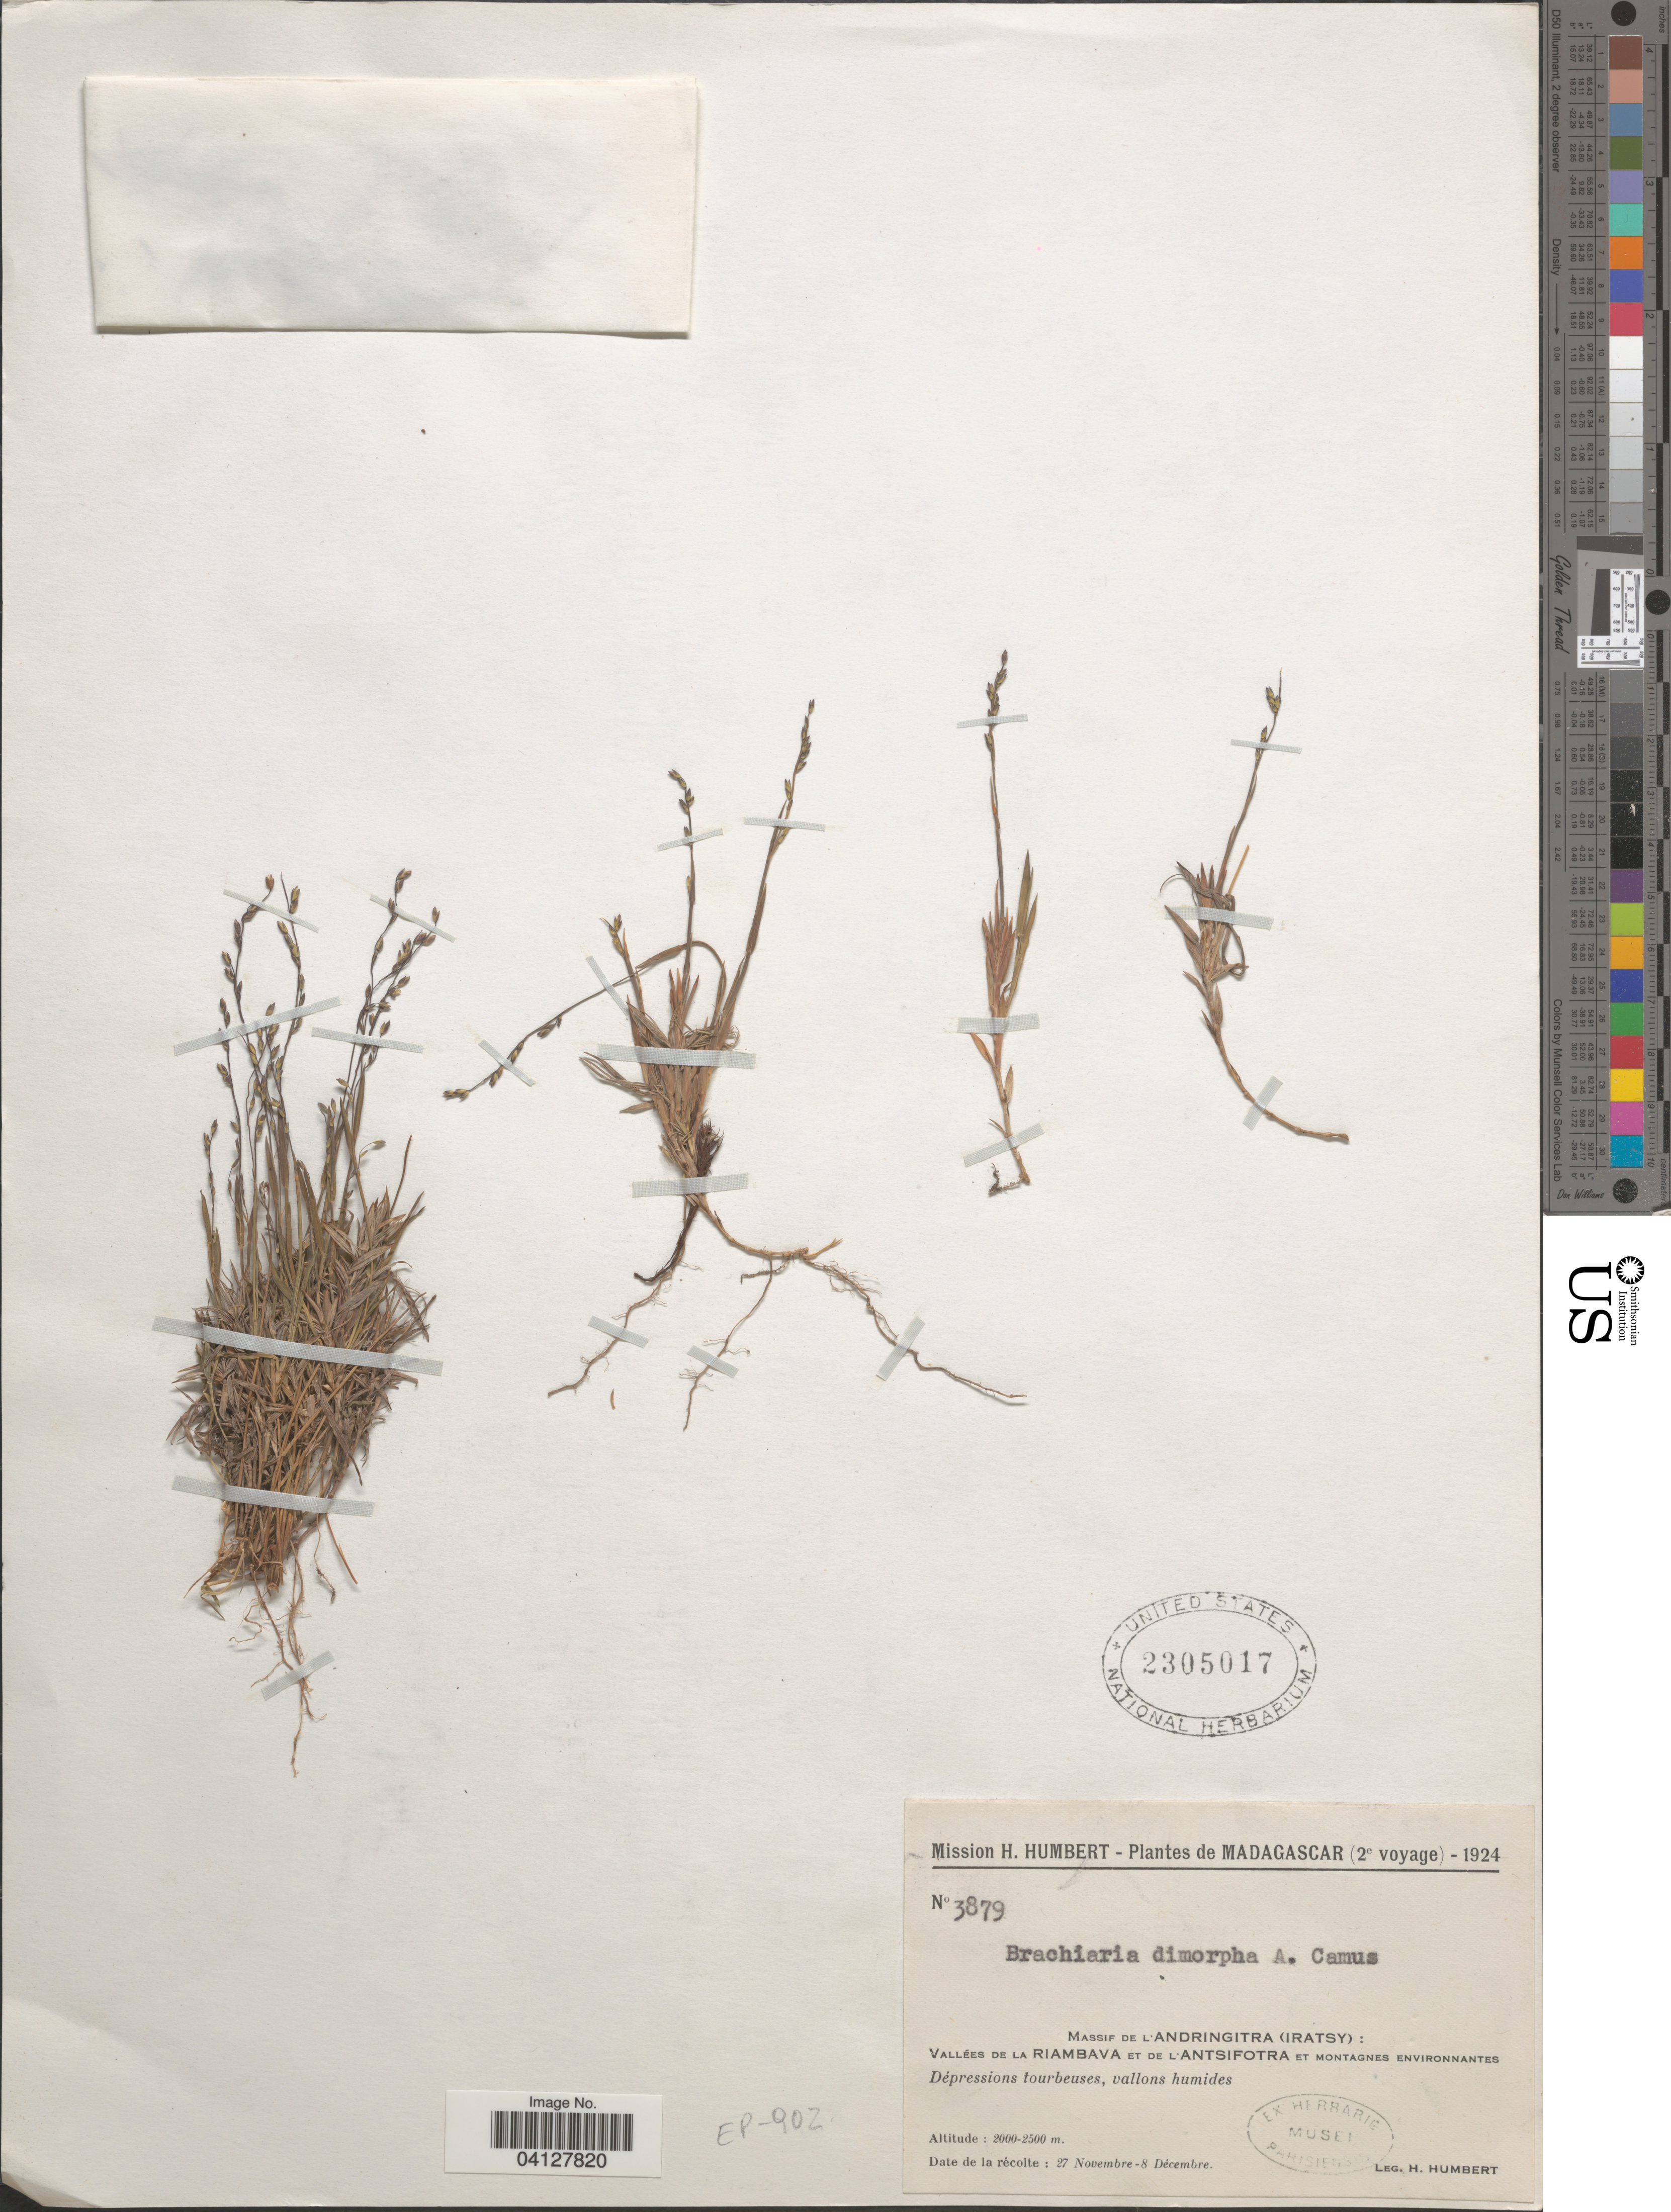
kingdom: Plantae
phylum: Tracheophyta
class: Liliopsida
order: Poales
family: Poaceae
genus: Brachiaria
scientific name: Brachiaria dimorpha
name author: A. Camus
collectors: H. Humbert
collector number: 3879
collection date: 1924-11-27/1924-12-08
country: Madagascar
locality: Mission H. Humbert (2ᵉ voyage). Massif de l'Andringitra (Iratsy): Vallées de la Riambava et de l'Antsifotra et montagnes environnantes.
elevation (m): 2000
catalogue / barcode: US 2305017